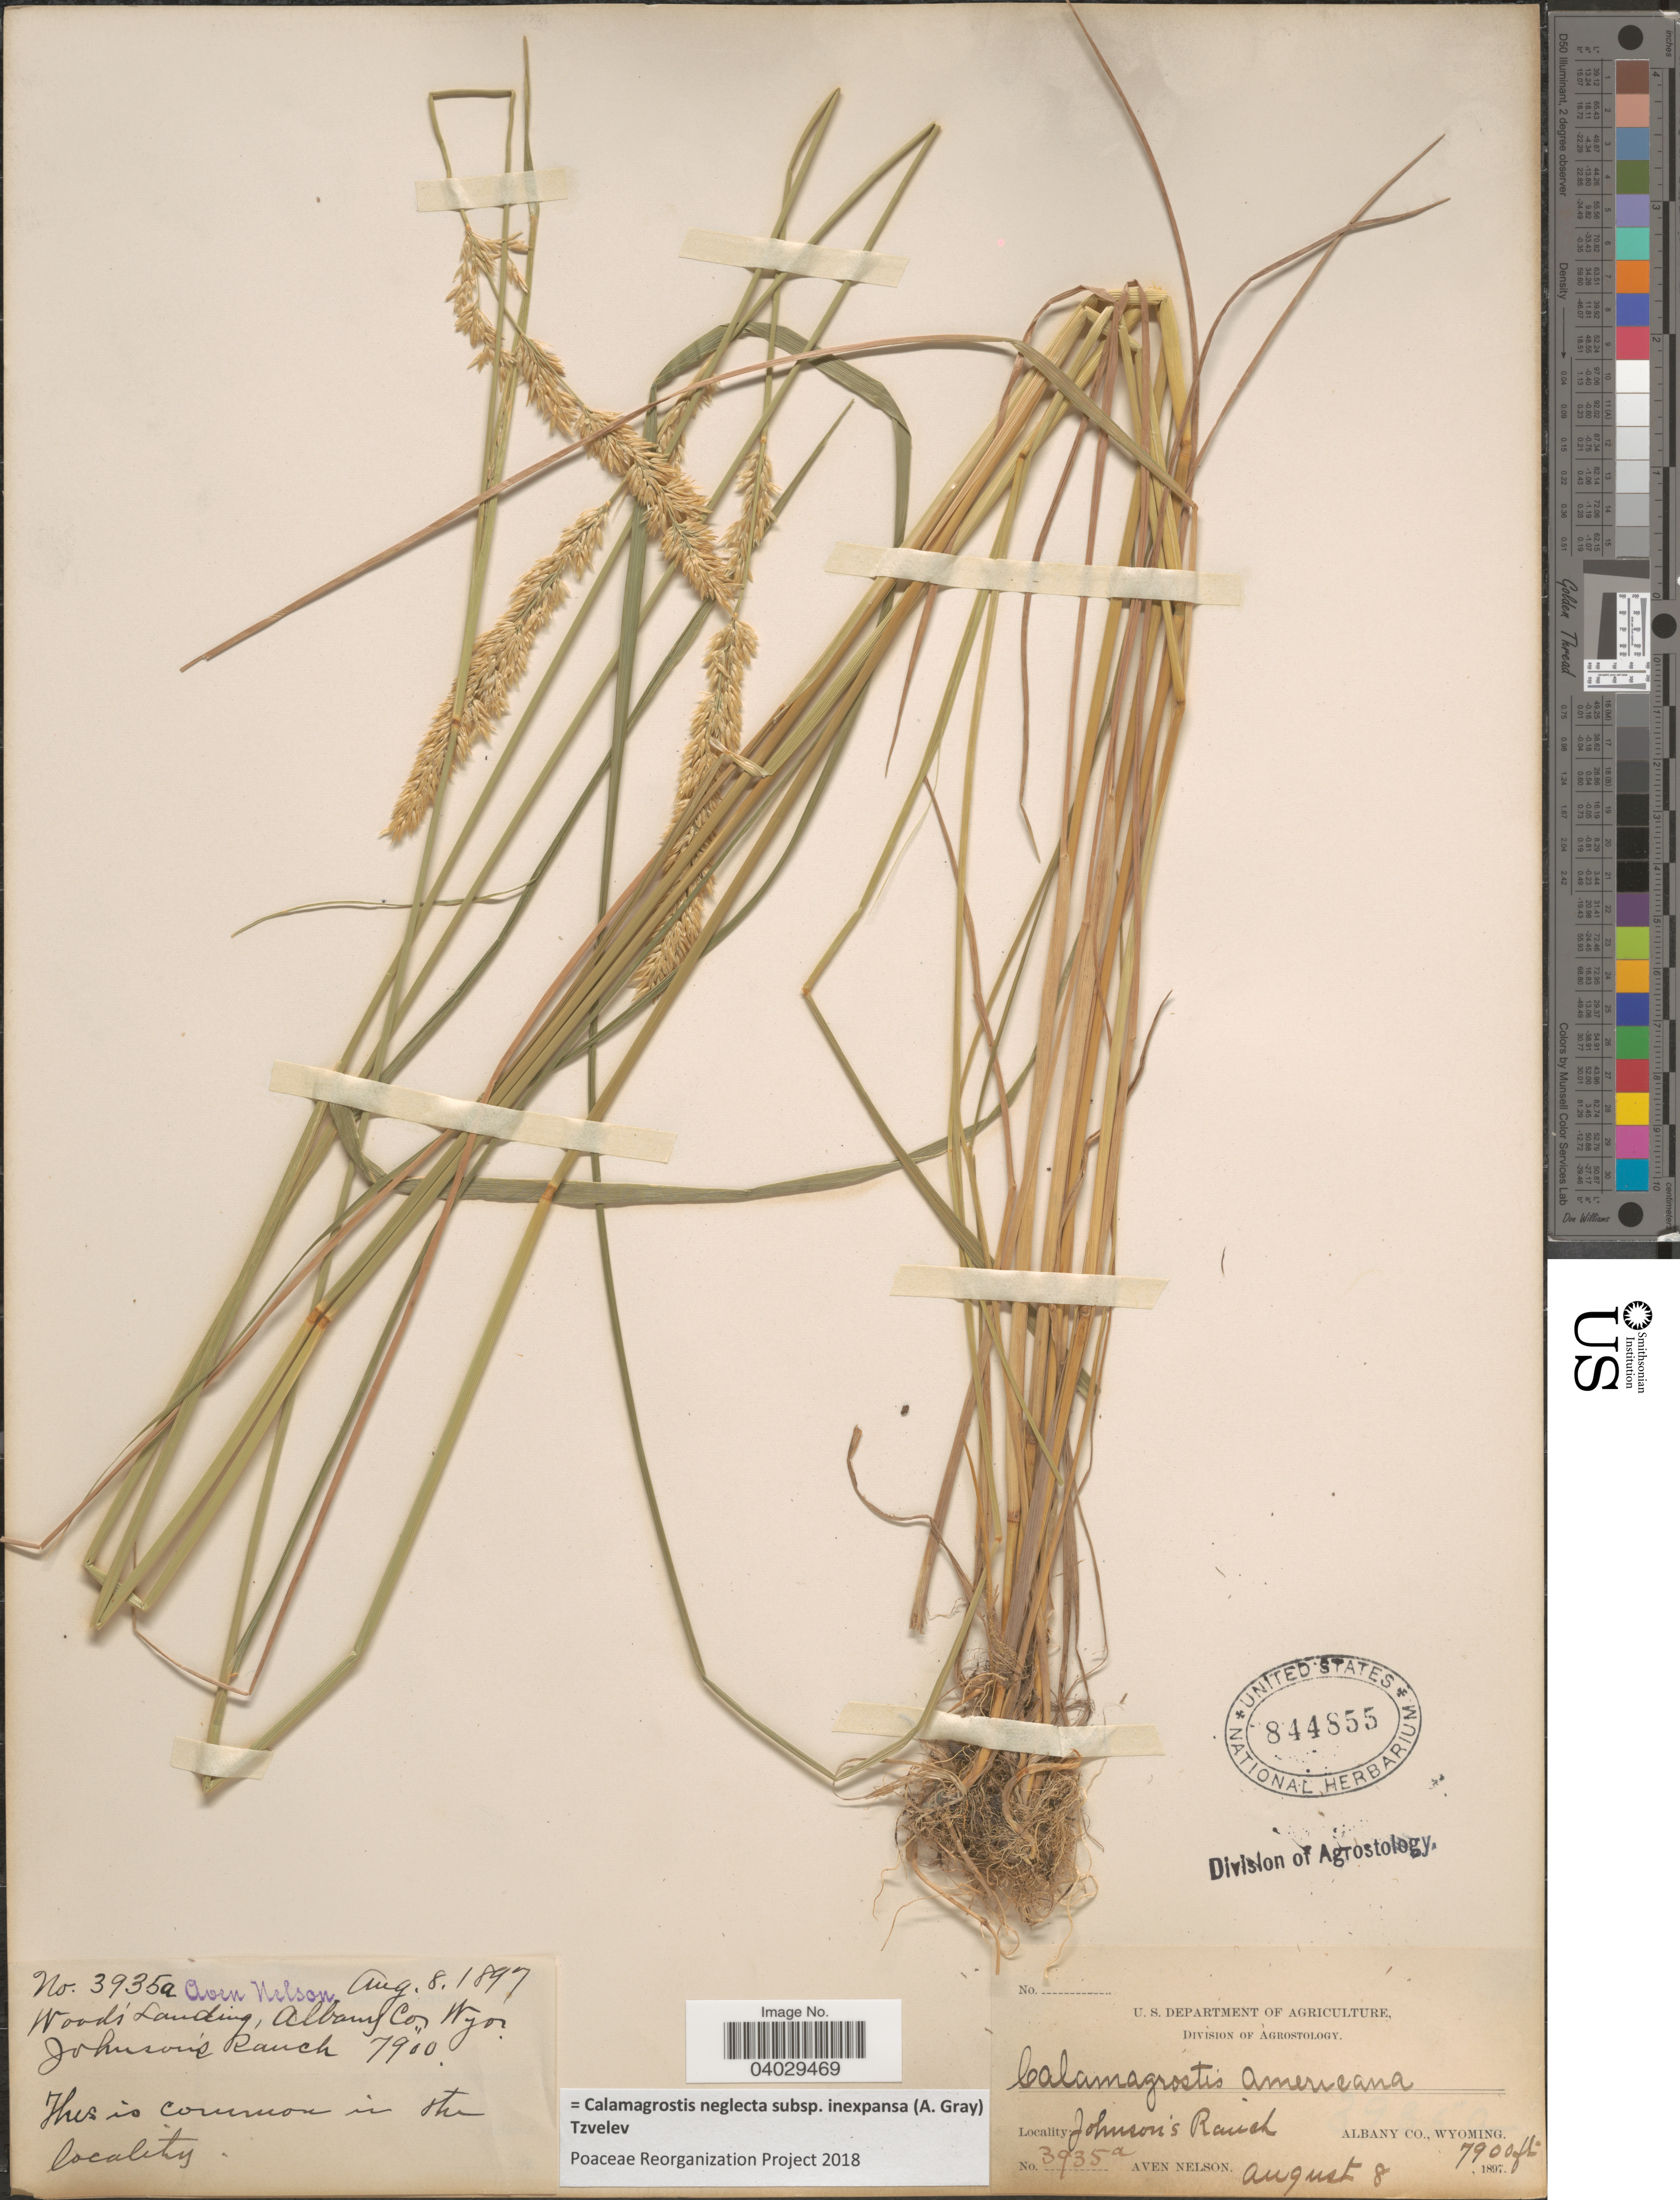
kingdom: Plantae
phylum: Tracheophyta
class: Liliopsida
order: Poales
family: Poaceae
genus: Calamagrostis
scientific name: Calamagrostis neglecta subsp. inexpansa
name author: (A. Gray) Tzvelev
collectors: A. Nelson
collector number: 3935a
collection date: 1897-08-08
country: United States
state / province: Wyoming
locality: Wood's Landing, Albany Co. Johnson's Ranch.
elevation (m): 2408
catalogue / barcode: US 844855